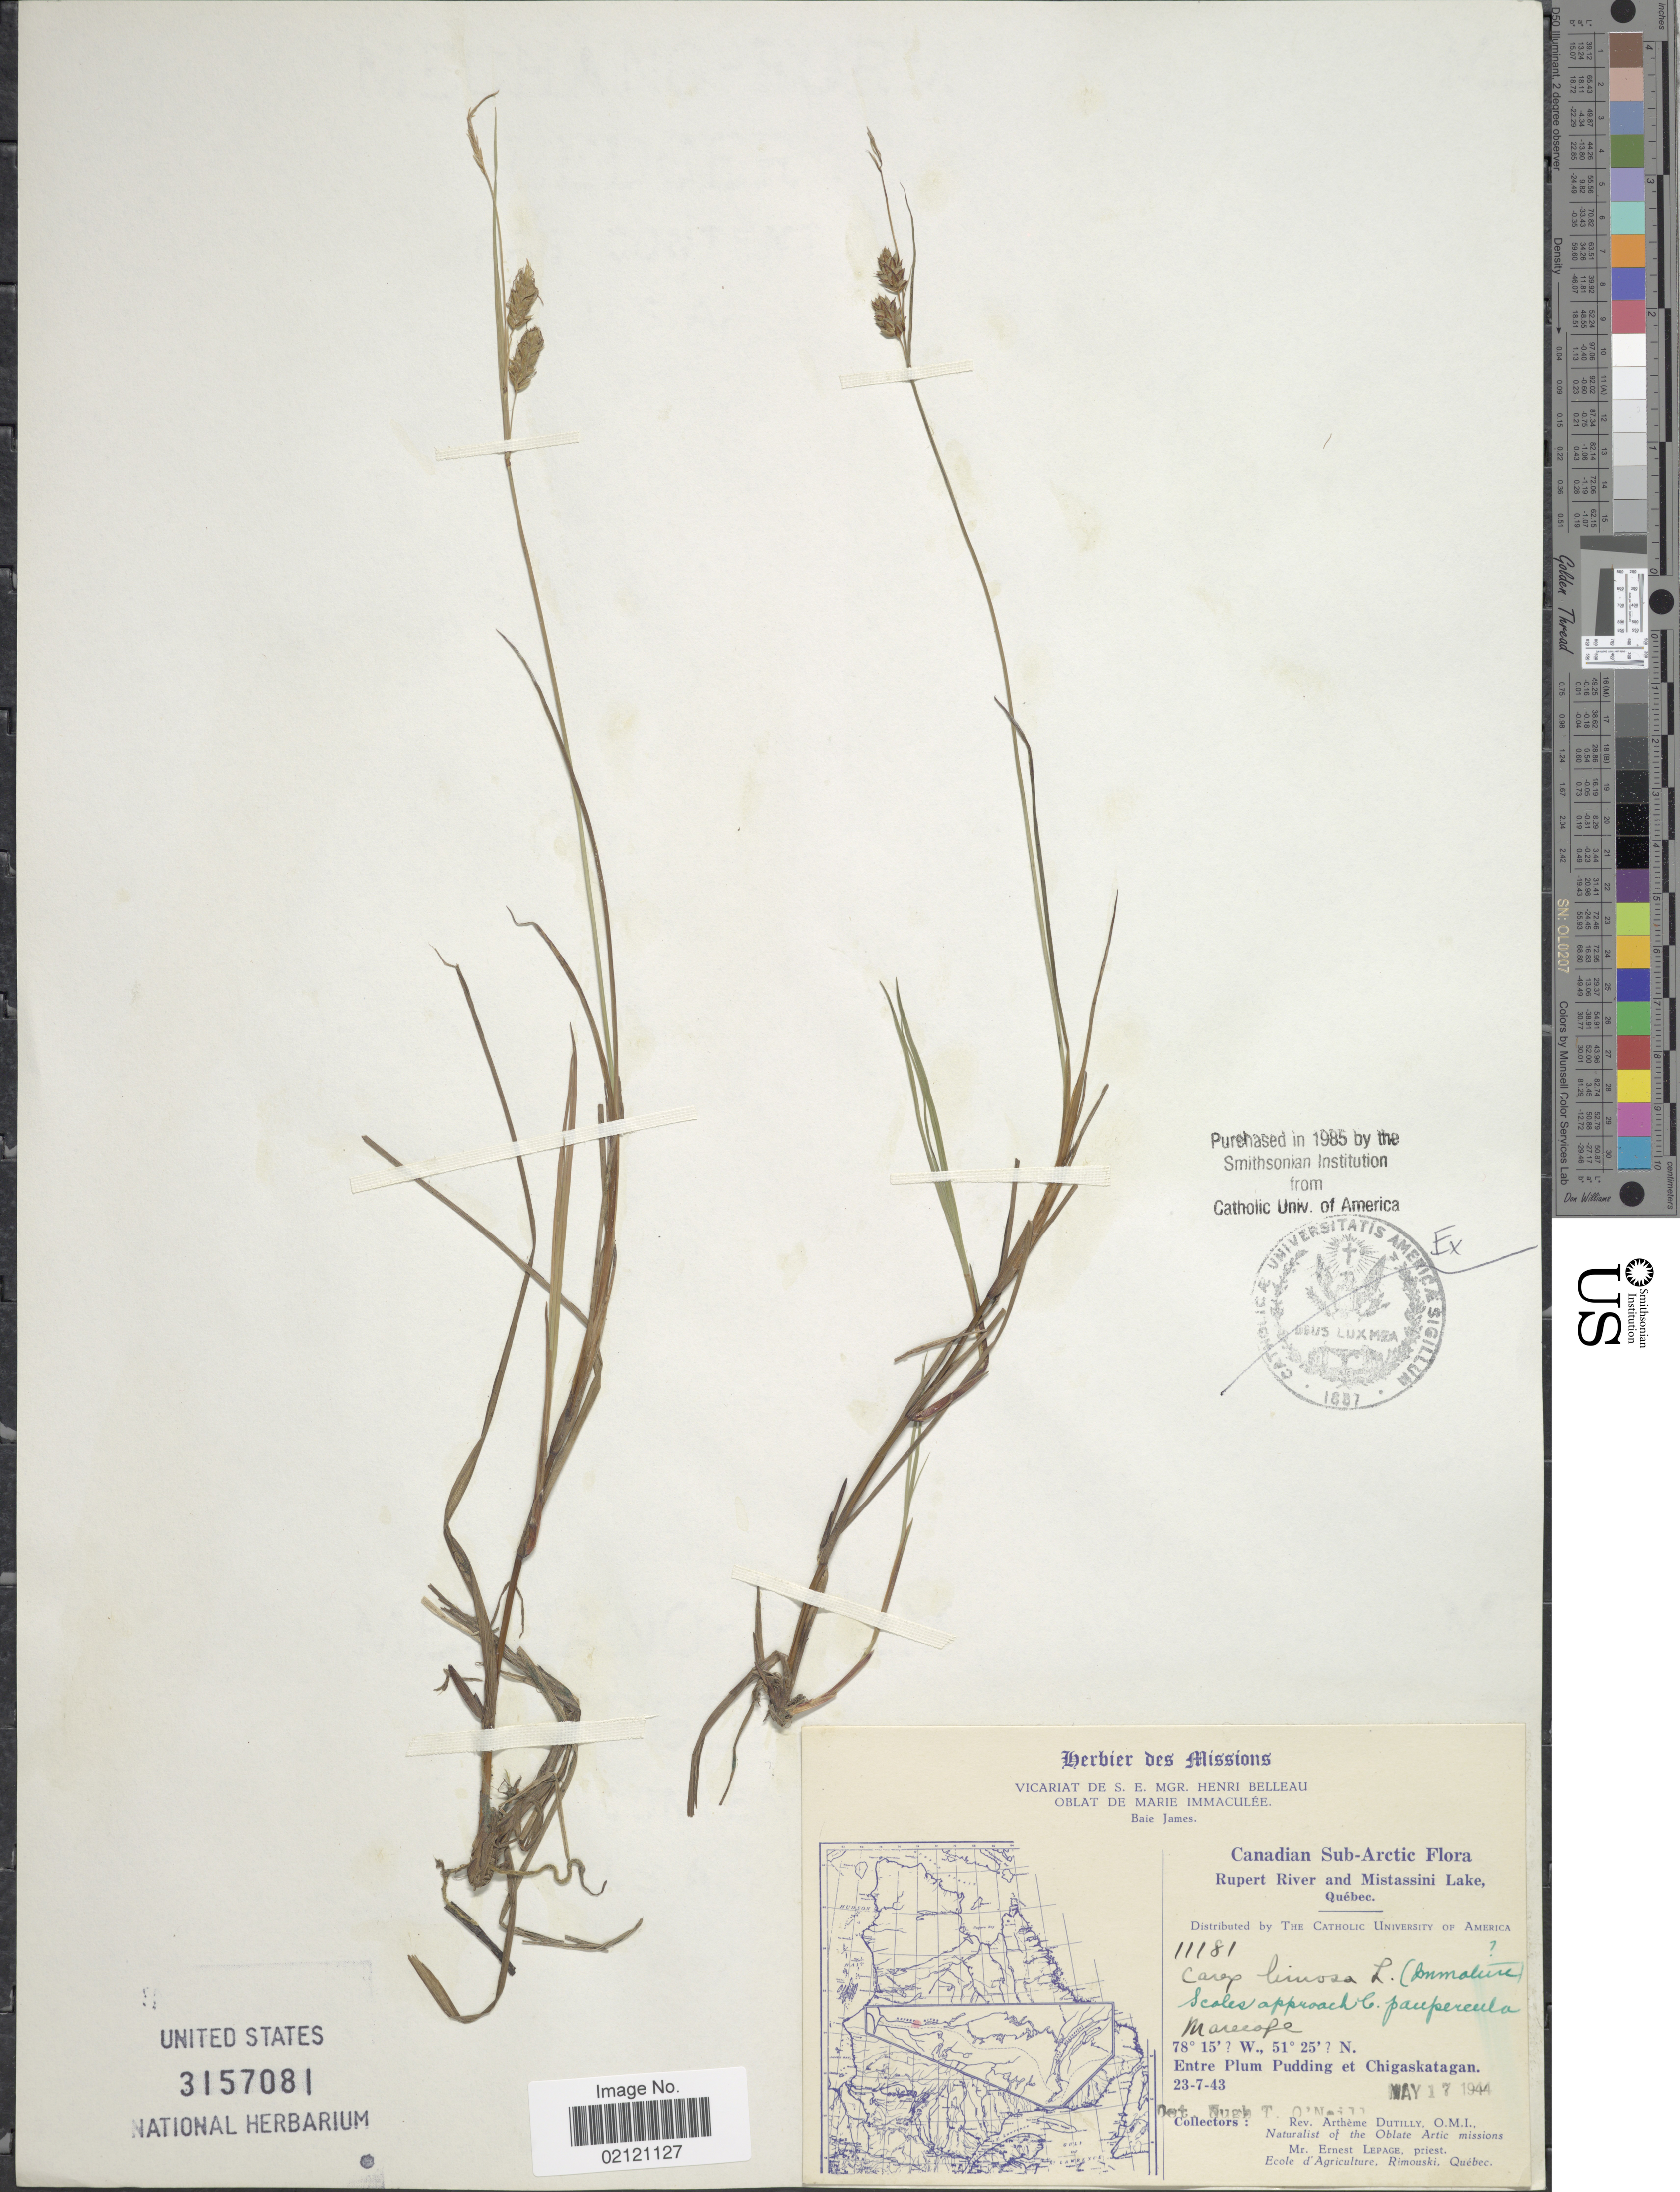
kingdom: Plantae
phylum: Tracheophyta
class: Liliopsida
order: Poales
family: Cyperaceae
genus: Carex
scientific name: Carex limosa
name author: L.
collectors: A. Dutilly & E. Lepage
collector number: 11181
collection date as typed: Transcribed d/m/y: 23/7/43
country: Canada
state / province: Quebec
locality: Canadian Sub-Arctic, Rupert River and Mistassini Lake, Entre Plum Pudding et Chigaskatagan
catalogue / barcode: US 3157081